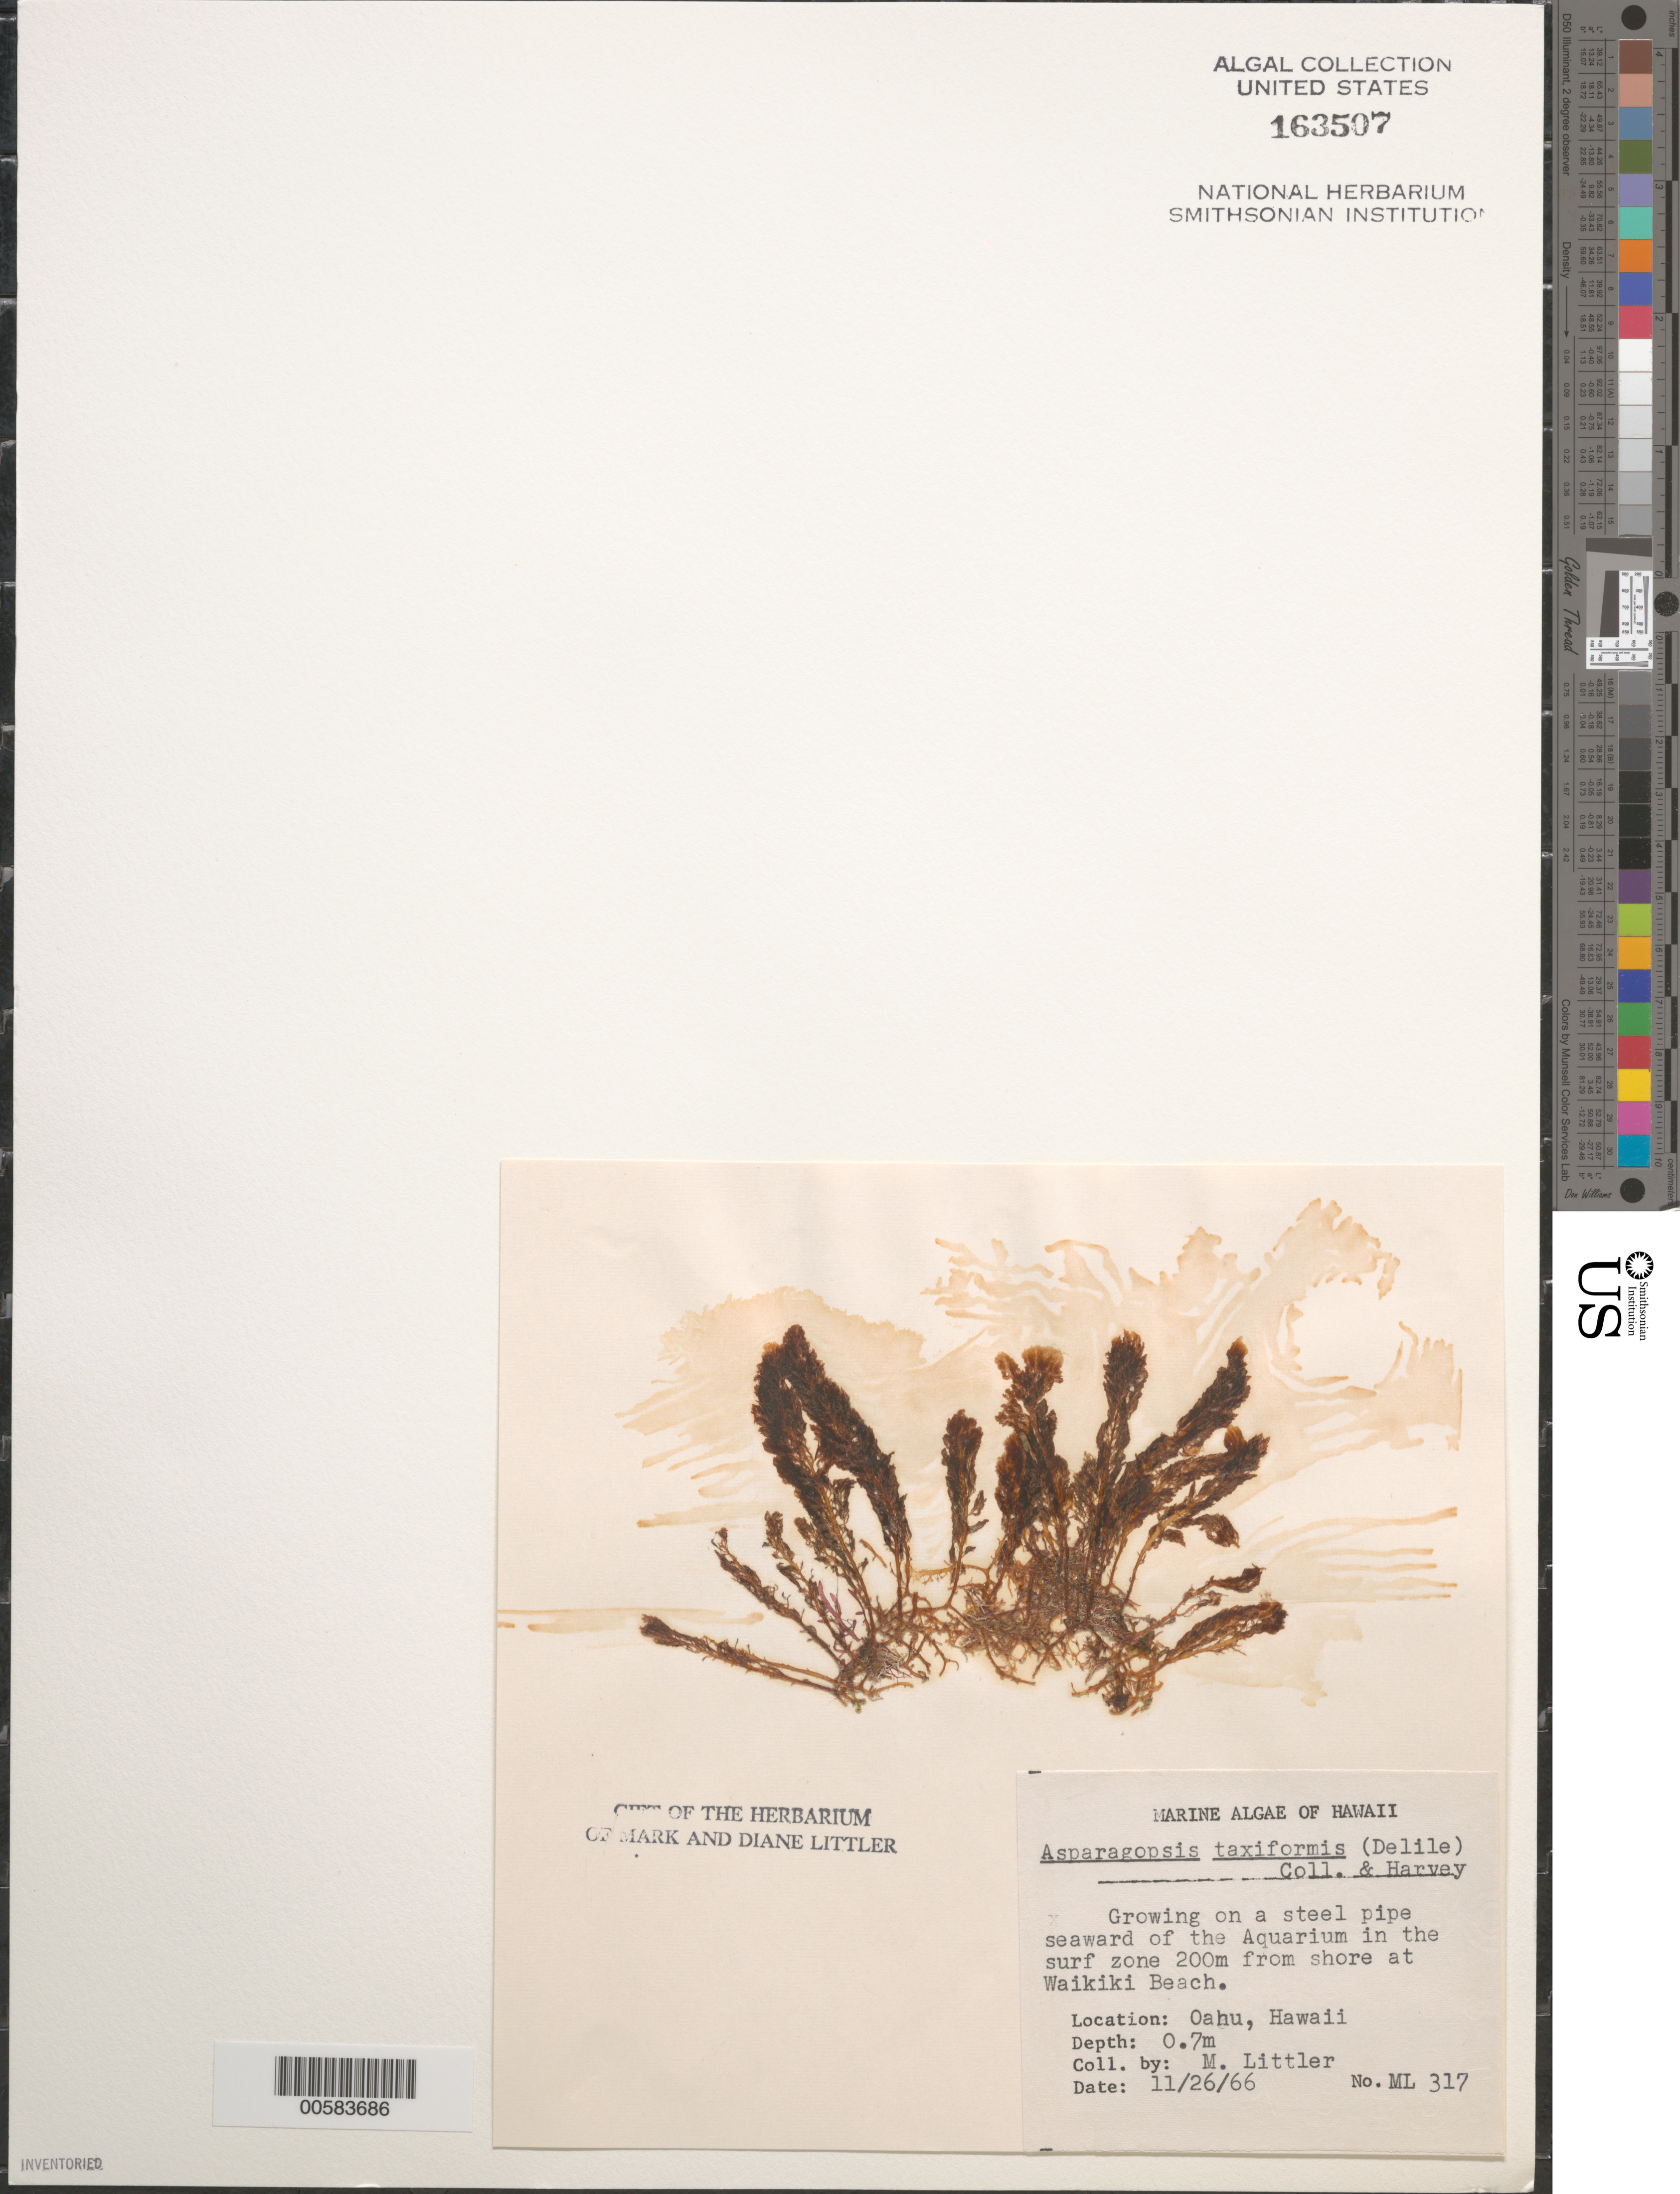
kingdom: Plantae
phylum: Rhodophyta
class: Florideophyceae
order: Bonnemaisoniales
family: Bonnemaisoniaceae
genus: Asparagopsis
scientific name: Asparagopsis taxiformis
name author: (Delile) Trevis.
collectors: M. M. Littler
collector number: ML 317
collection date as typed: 26 Nov 1966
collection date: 1966-11-26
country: United States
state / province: Hawaii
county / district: Honolulu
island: Oahu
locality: Waikiki Beach near Aquarium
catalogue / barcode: US 163507